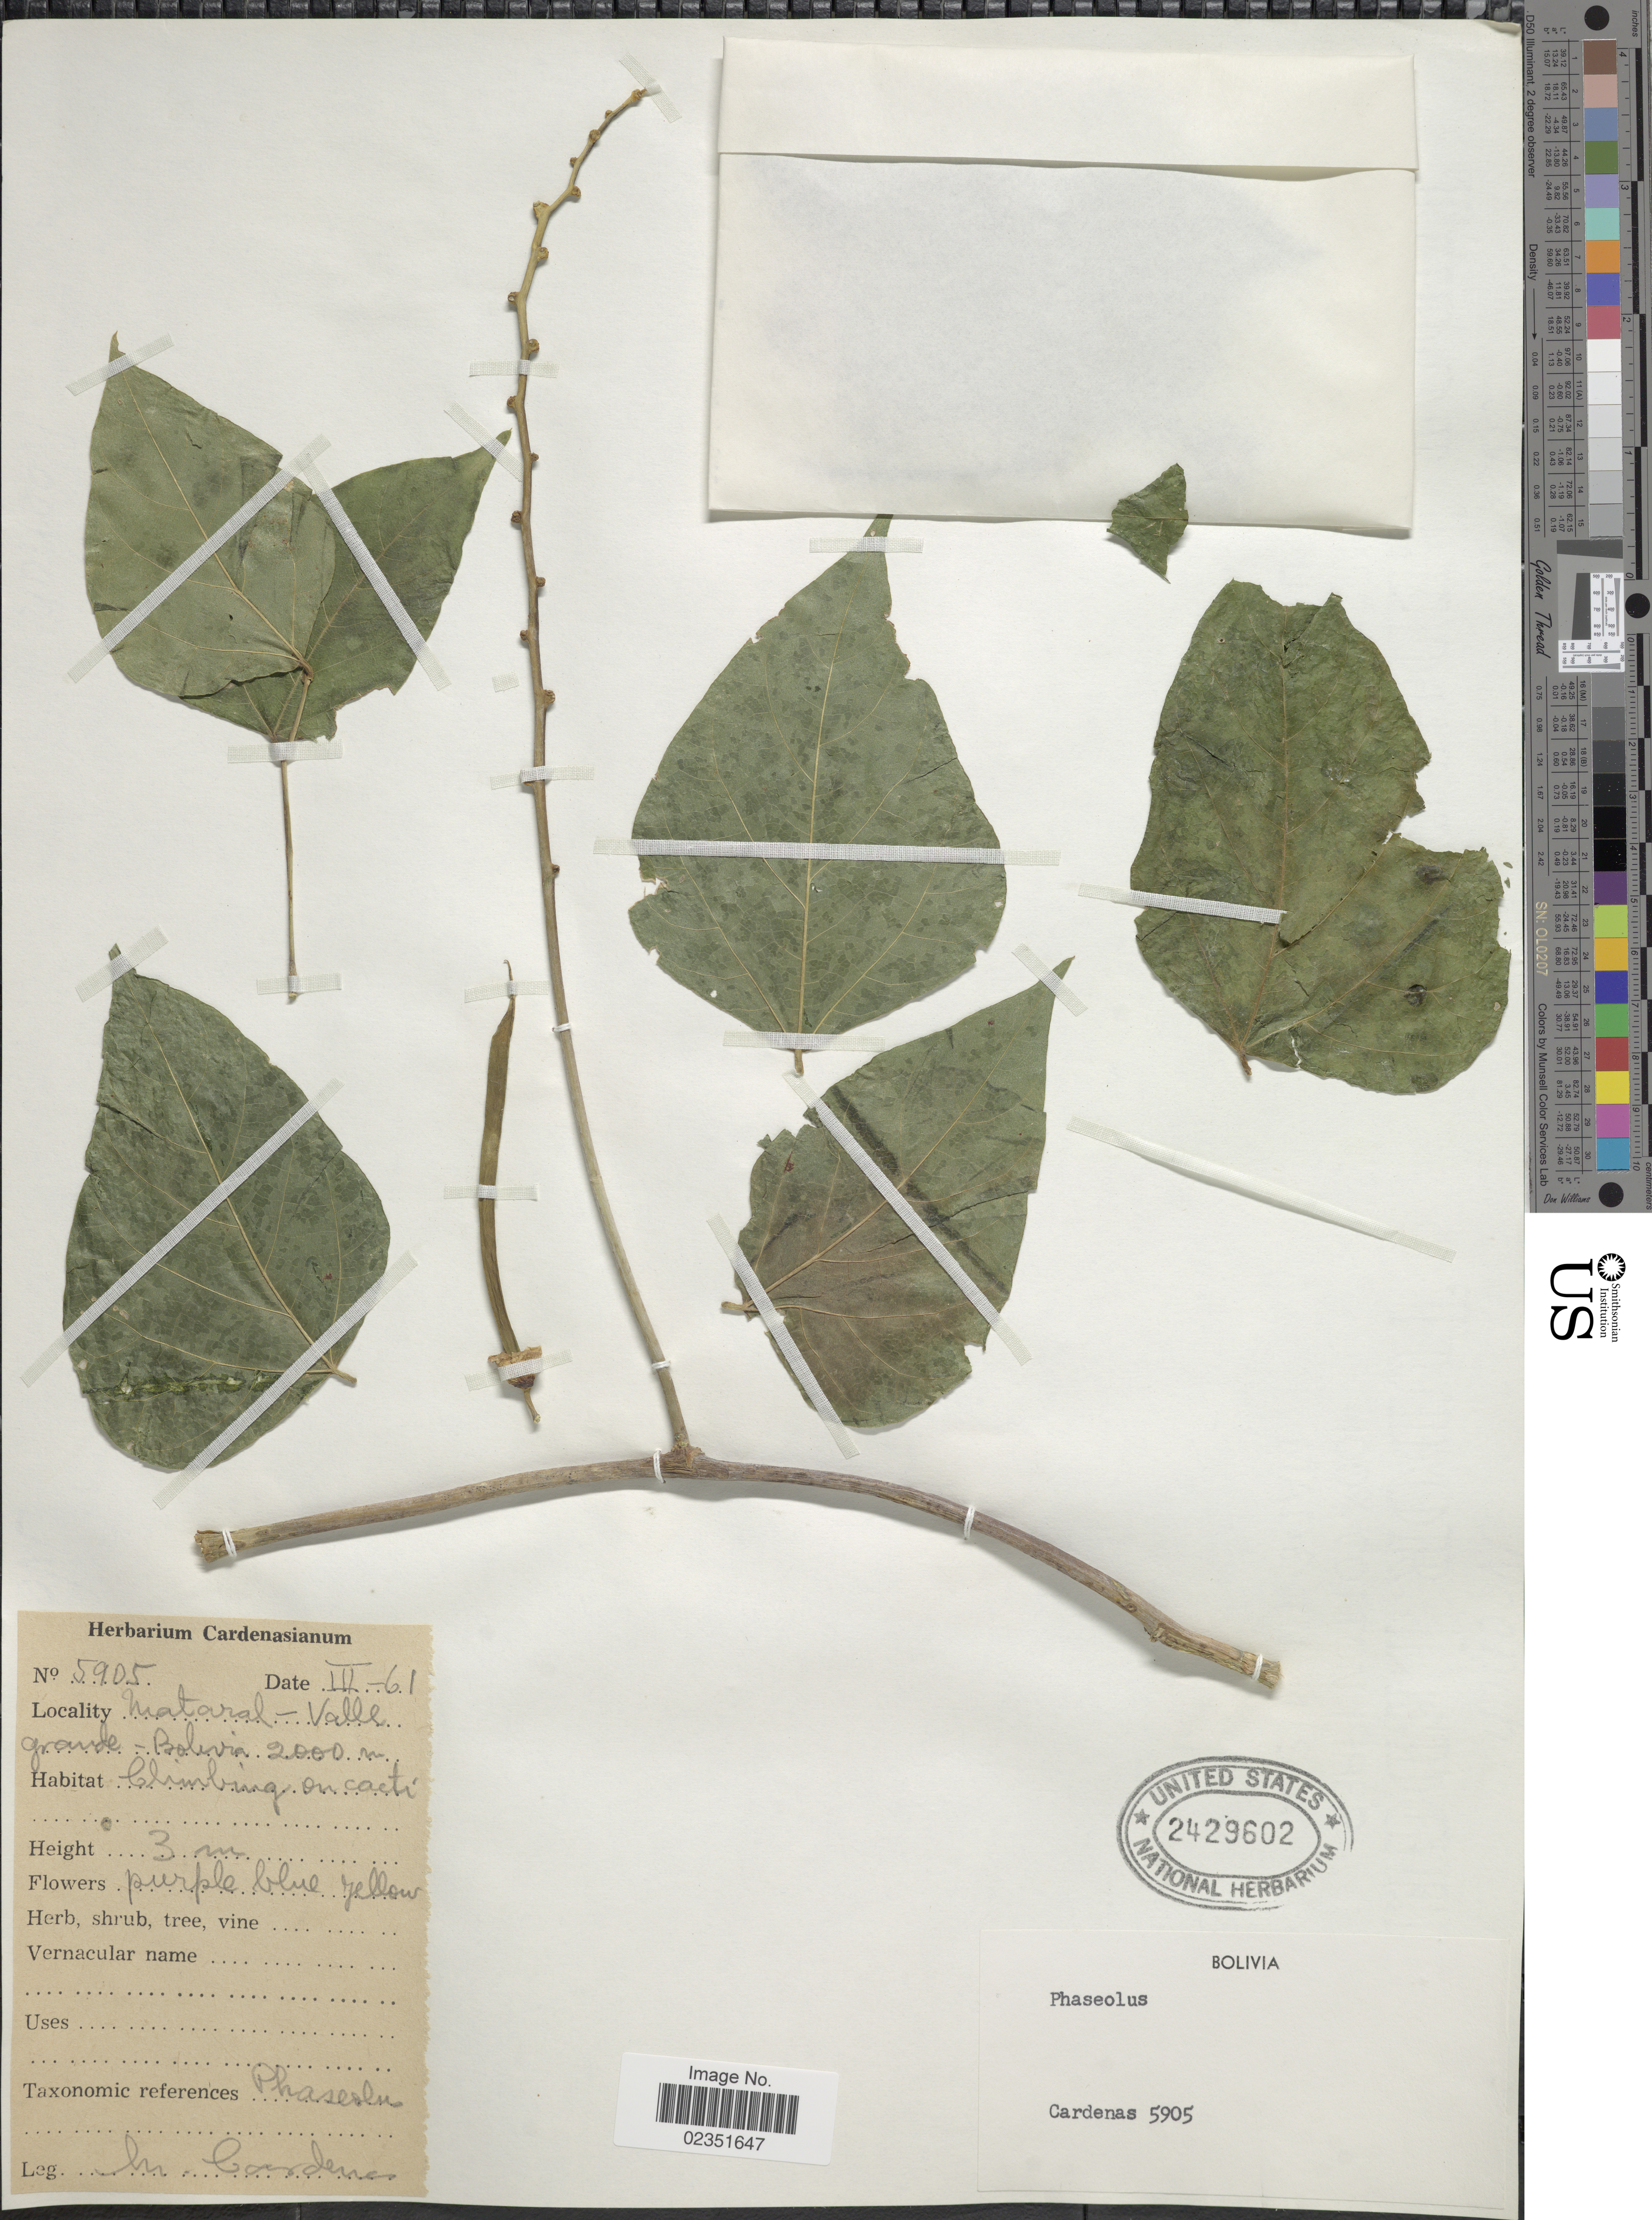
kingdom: Plantae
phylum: Tracheophyta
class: Magnoliopsida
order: Fabales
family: Fabaceae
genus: Phaseolus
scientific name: Phaseolus sp.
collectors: M. Cárdenas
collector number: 5905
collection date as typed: Transcribed d/m/y: /3/61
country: Bolivia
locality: Mataral - Valle grande - Bolivia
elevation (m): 2000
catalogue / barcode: US 2429602